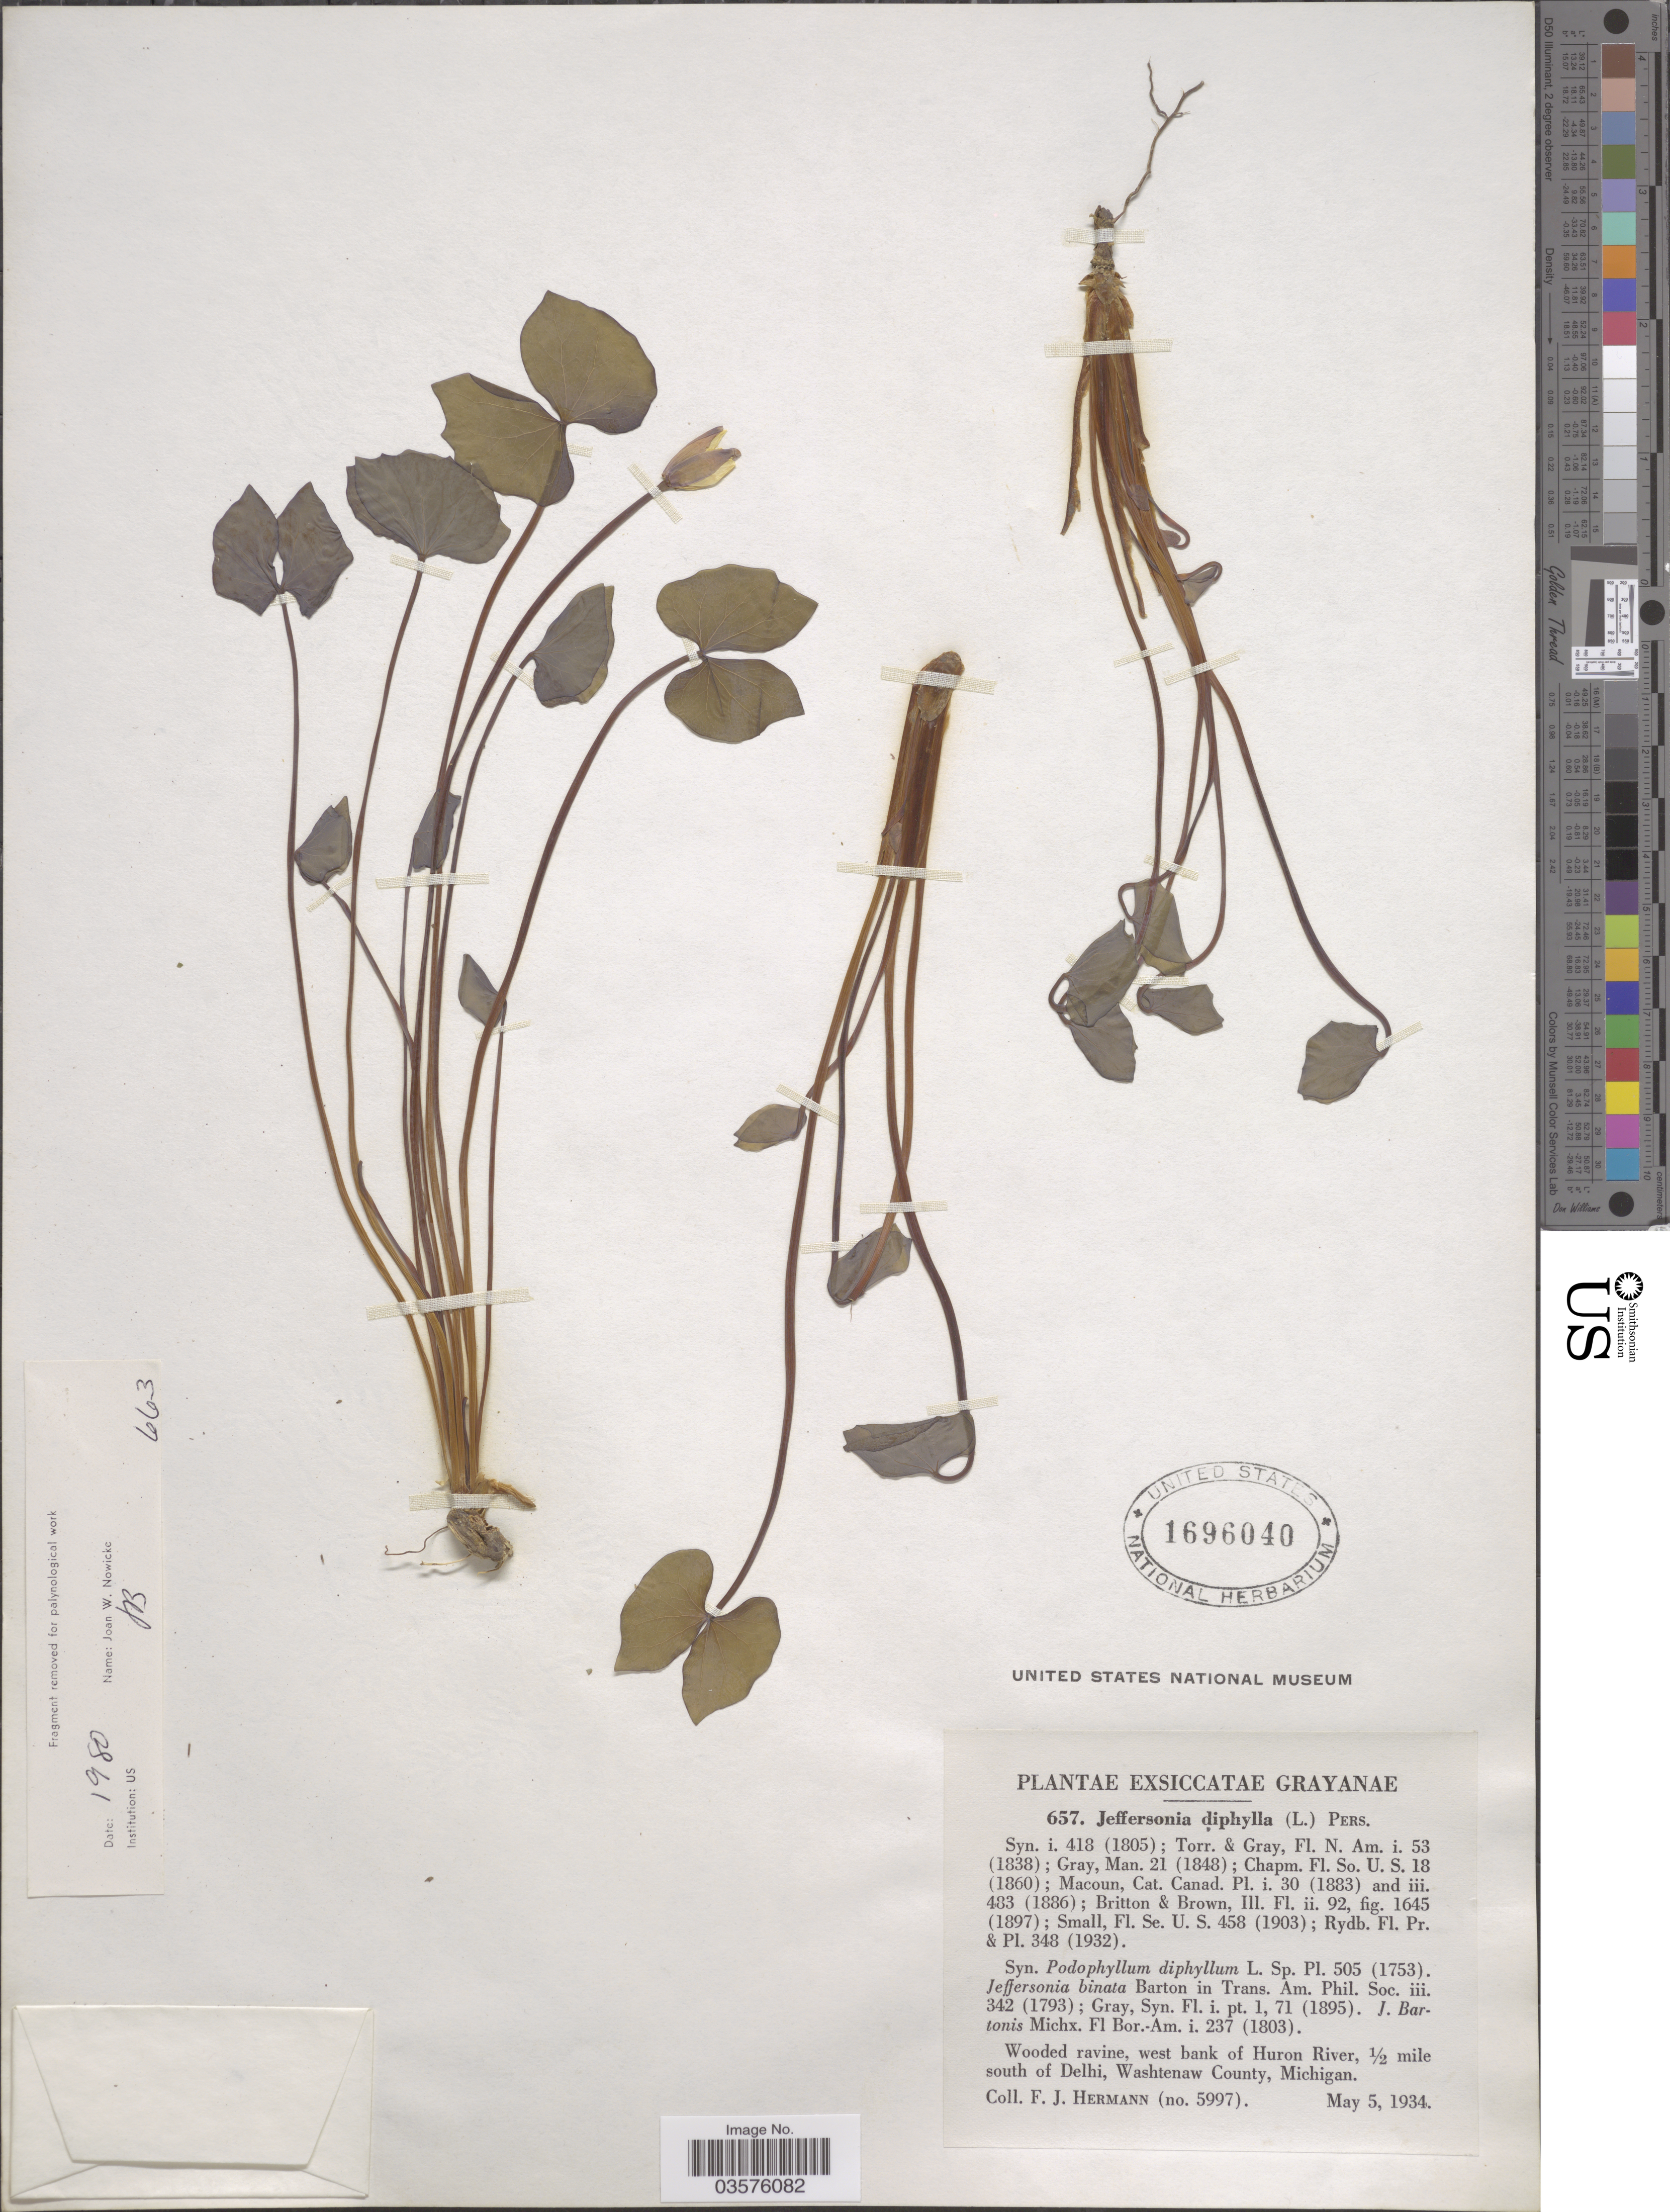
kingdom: Plantae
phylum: Tracheophyta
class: Magnoliopsida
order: Ranunculales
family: Berberidaceae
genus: Jeffersonia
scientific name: Jeffersonia diphylla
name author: (L.) Pers.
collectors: F. J. Hermann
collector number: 5997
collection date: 1934-05-05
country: United States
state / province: Michigan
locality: Wooded ravine, west bank of Huron River, ½ mile south of Delhi, Washtenaw County.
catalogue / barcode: US 1696040